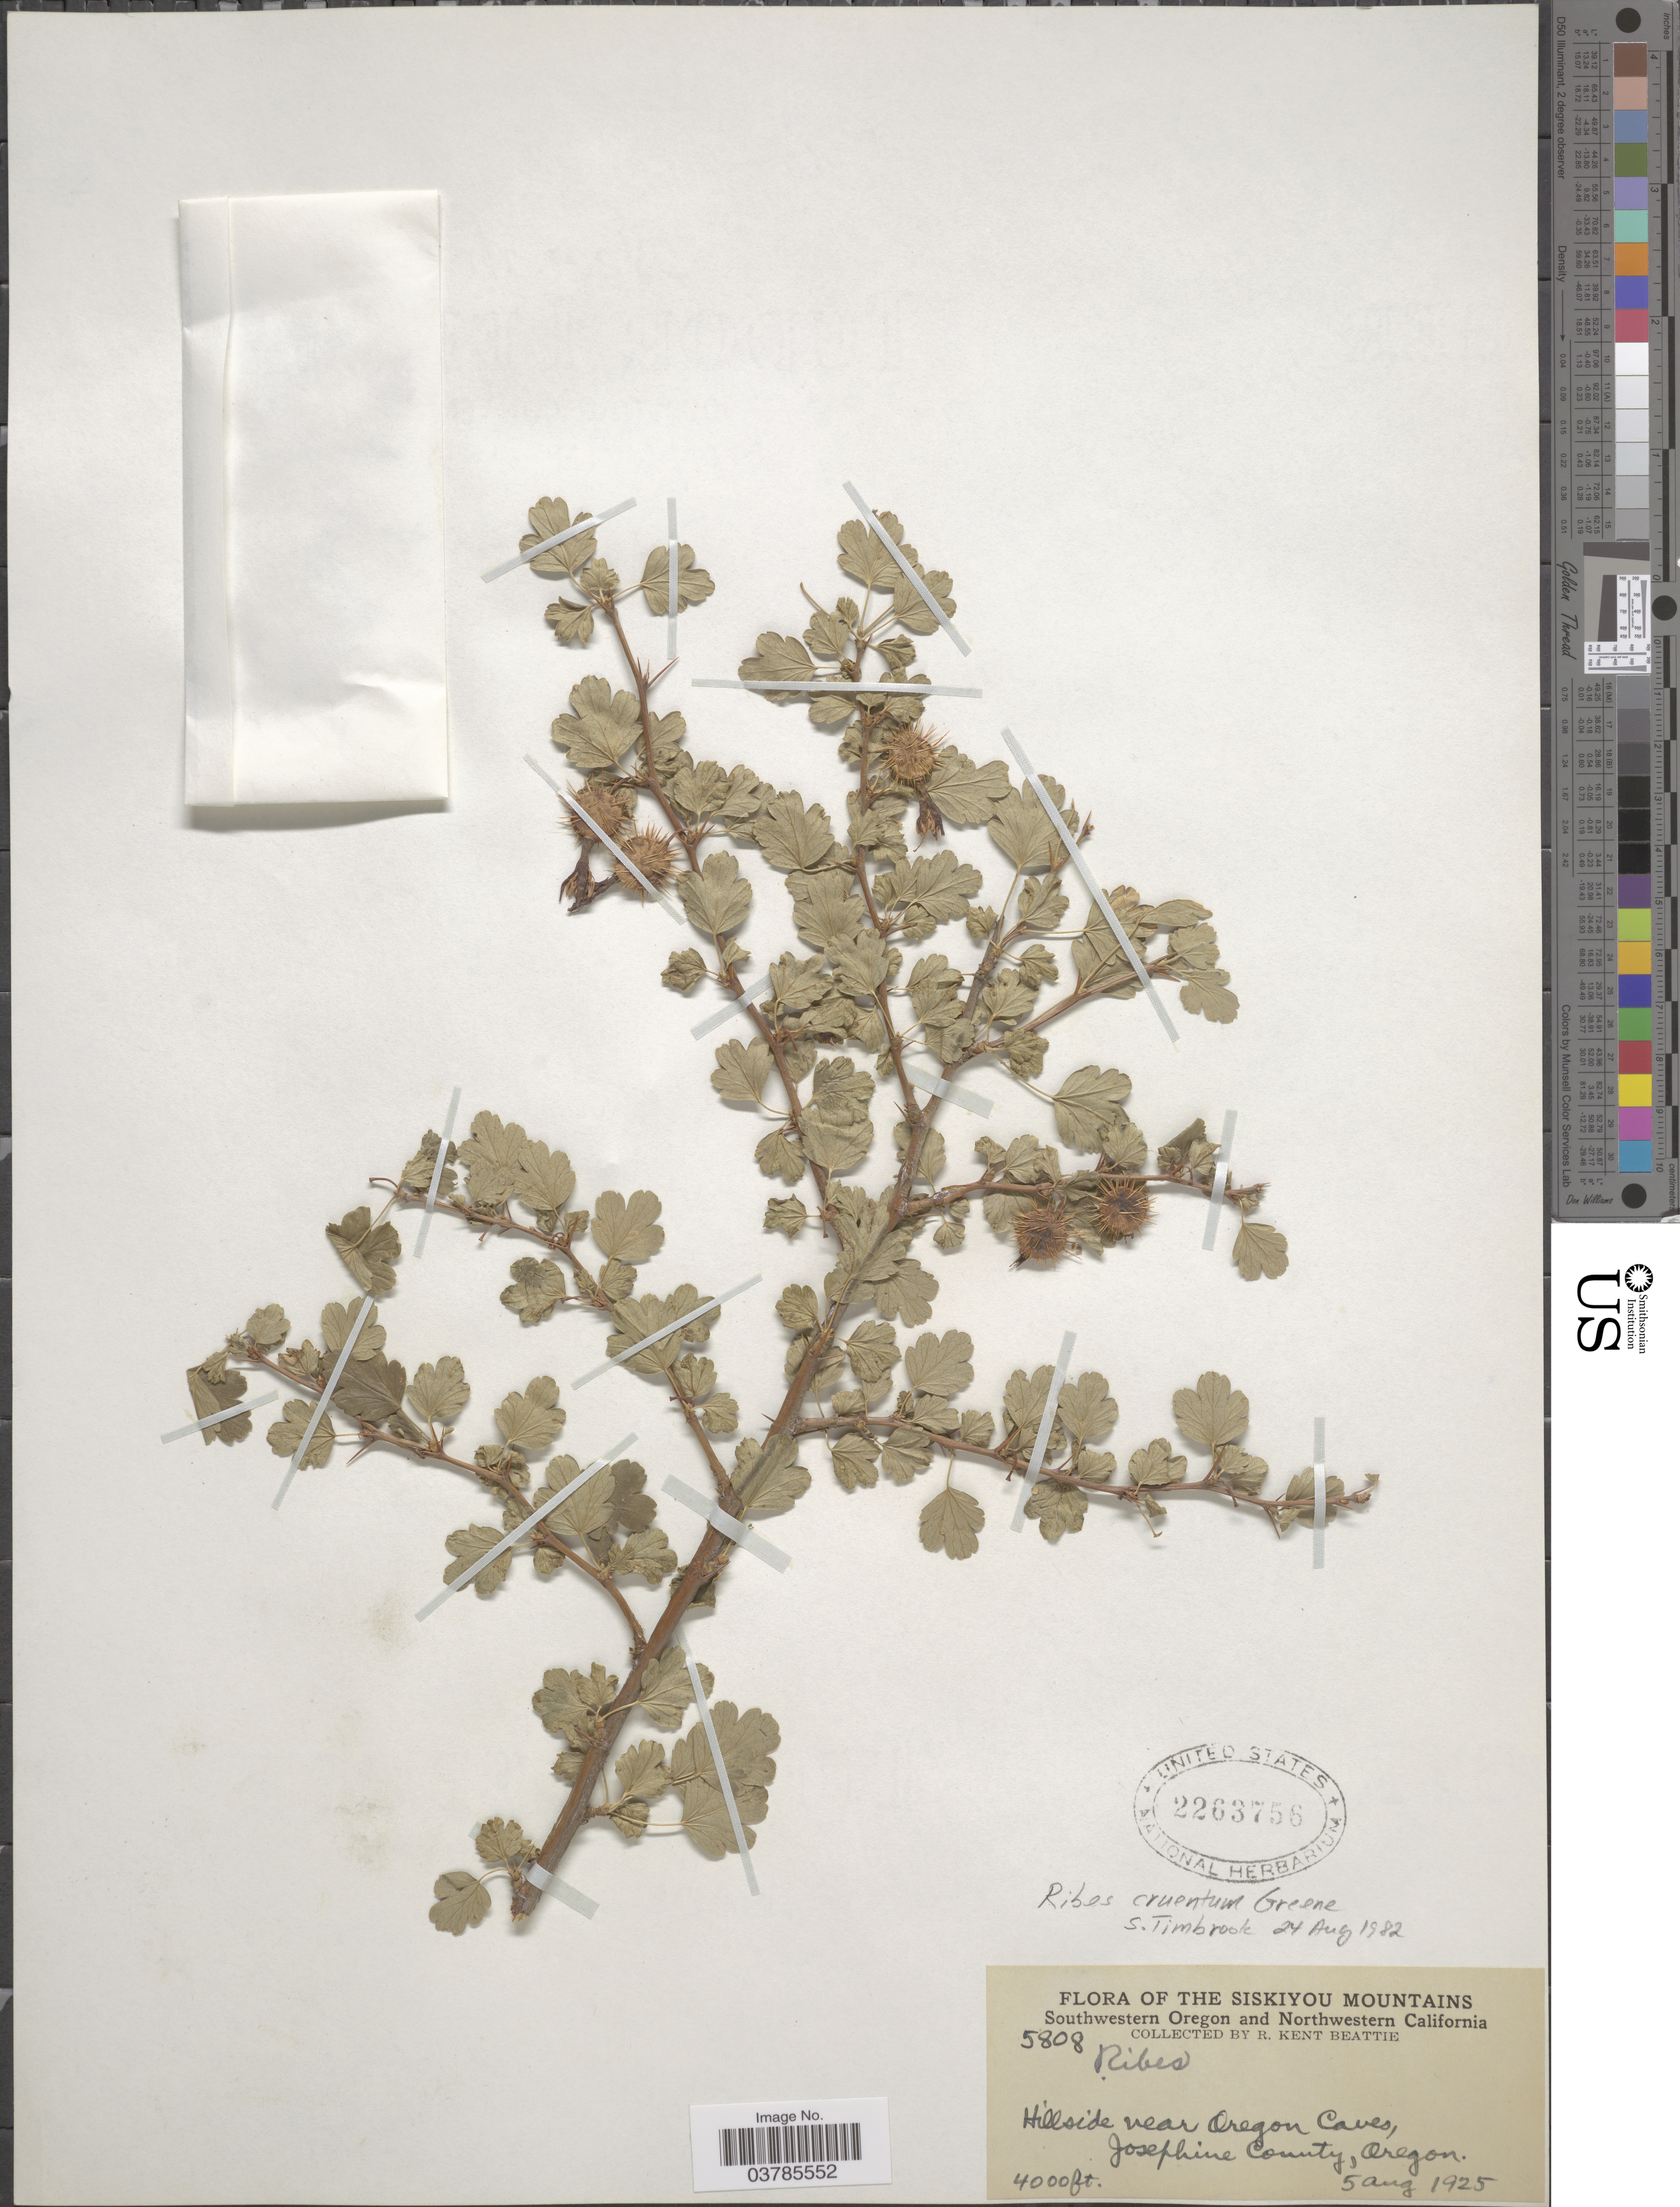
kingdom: Plantae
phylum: Tracheophyta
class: Magnoliopsida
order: Saxifragales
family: Grossulariaceae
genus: Ribes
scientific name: Ribes roezlii var. cruentum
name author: (Greene) Rehder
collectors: R. K. Beattie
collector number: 5808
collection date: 1925-08-05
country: United States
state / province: Oregon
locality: The Siskiyou Mountains. Southwestern Oregon. Hillside near Oregon Caves, Josephine County.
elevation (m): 1219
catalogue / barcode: US 2263756